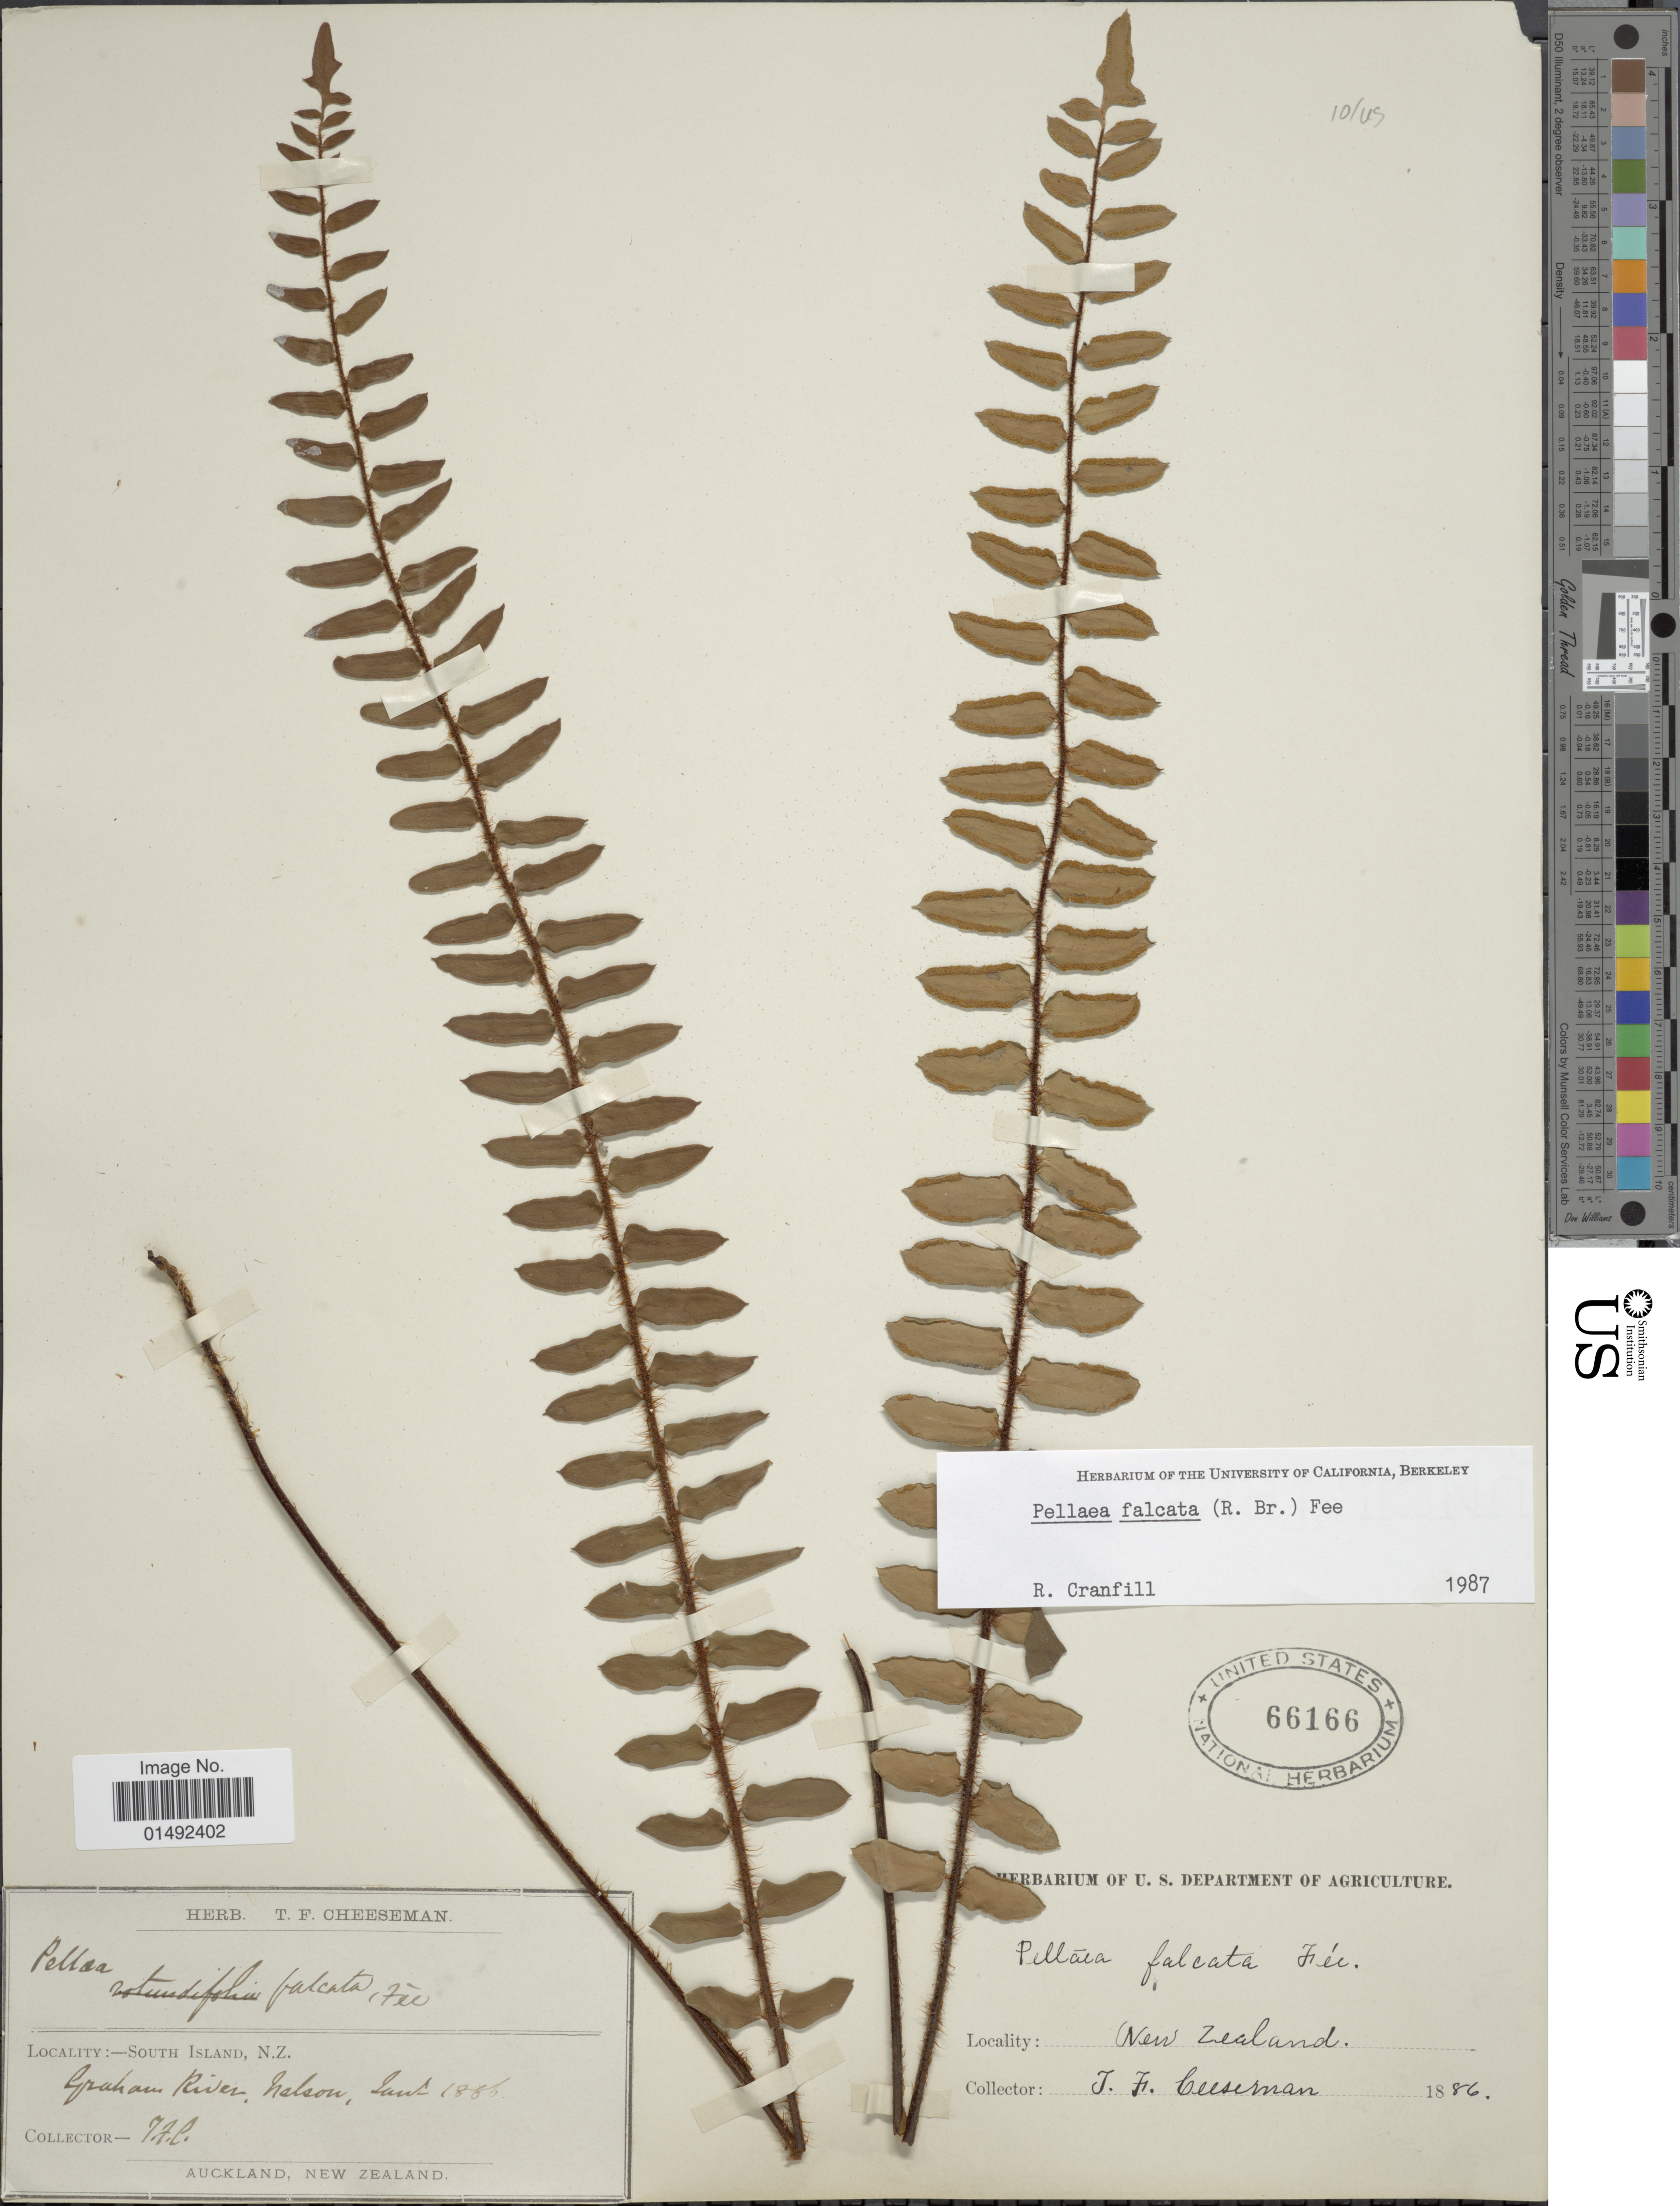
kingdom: Plantae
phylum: Tracheophyta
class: Polypodiopsida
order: Polypodiales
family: Pteridaceae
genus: Pellaea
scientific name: Pellaea falcata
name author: Fée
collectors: T. F. Cheeseman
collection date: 1886-06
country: New Zealand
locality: Graham River, Nelson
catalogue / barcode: US 66166